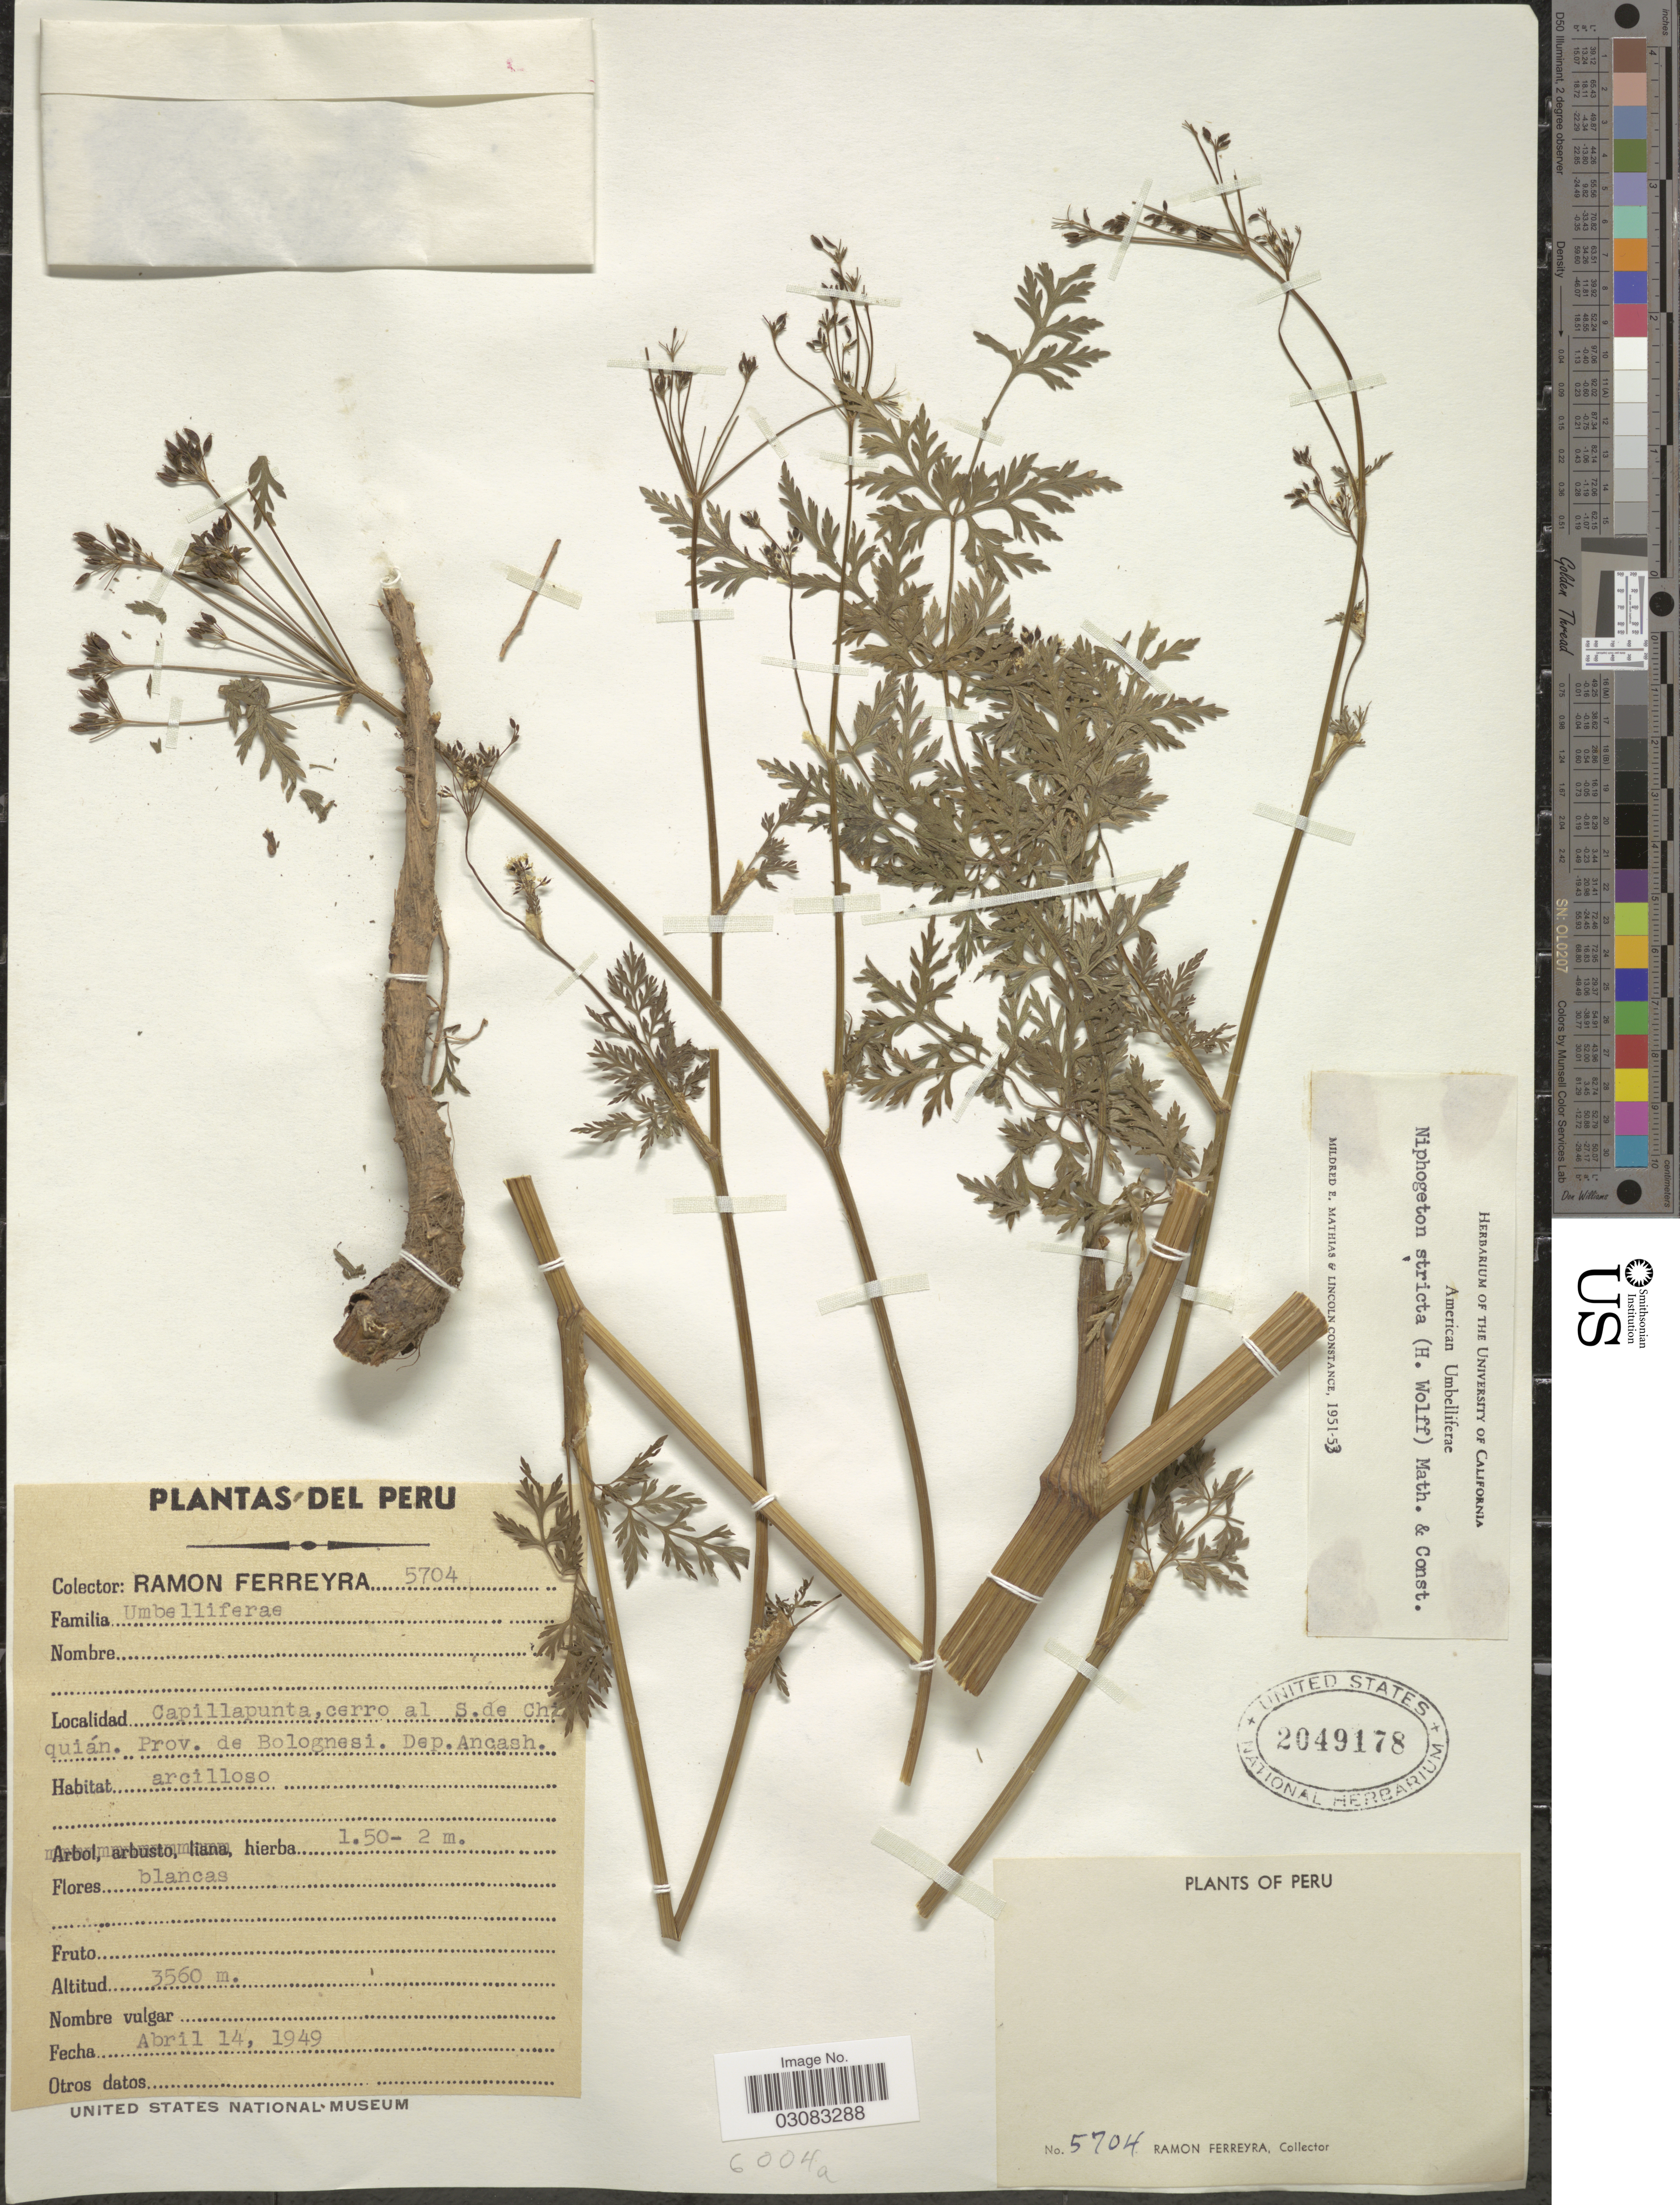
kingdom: Plantae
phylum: Tracheophyta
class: Magnoliopsida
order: Apiales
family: Apiaceae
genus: Niphogeton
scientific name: Niphogeton stricta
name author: (H. Wolff) Mathias & Constance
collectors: R. A. Ferreyra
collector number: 5704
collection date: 1949-04-14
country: Peru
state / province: Ancash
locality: Capillapunta, cerro al S. de Chiquián. Prov. de Bolognesi. Dep. Ancash.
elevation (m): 3560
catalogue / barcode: US 2049178